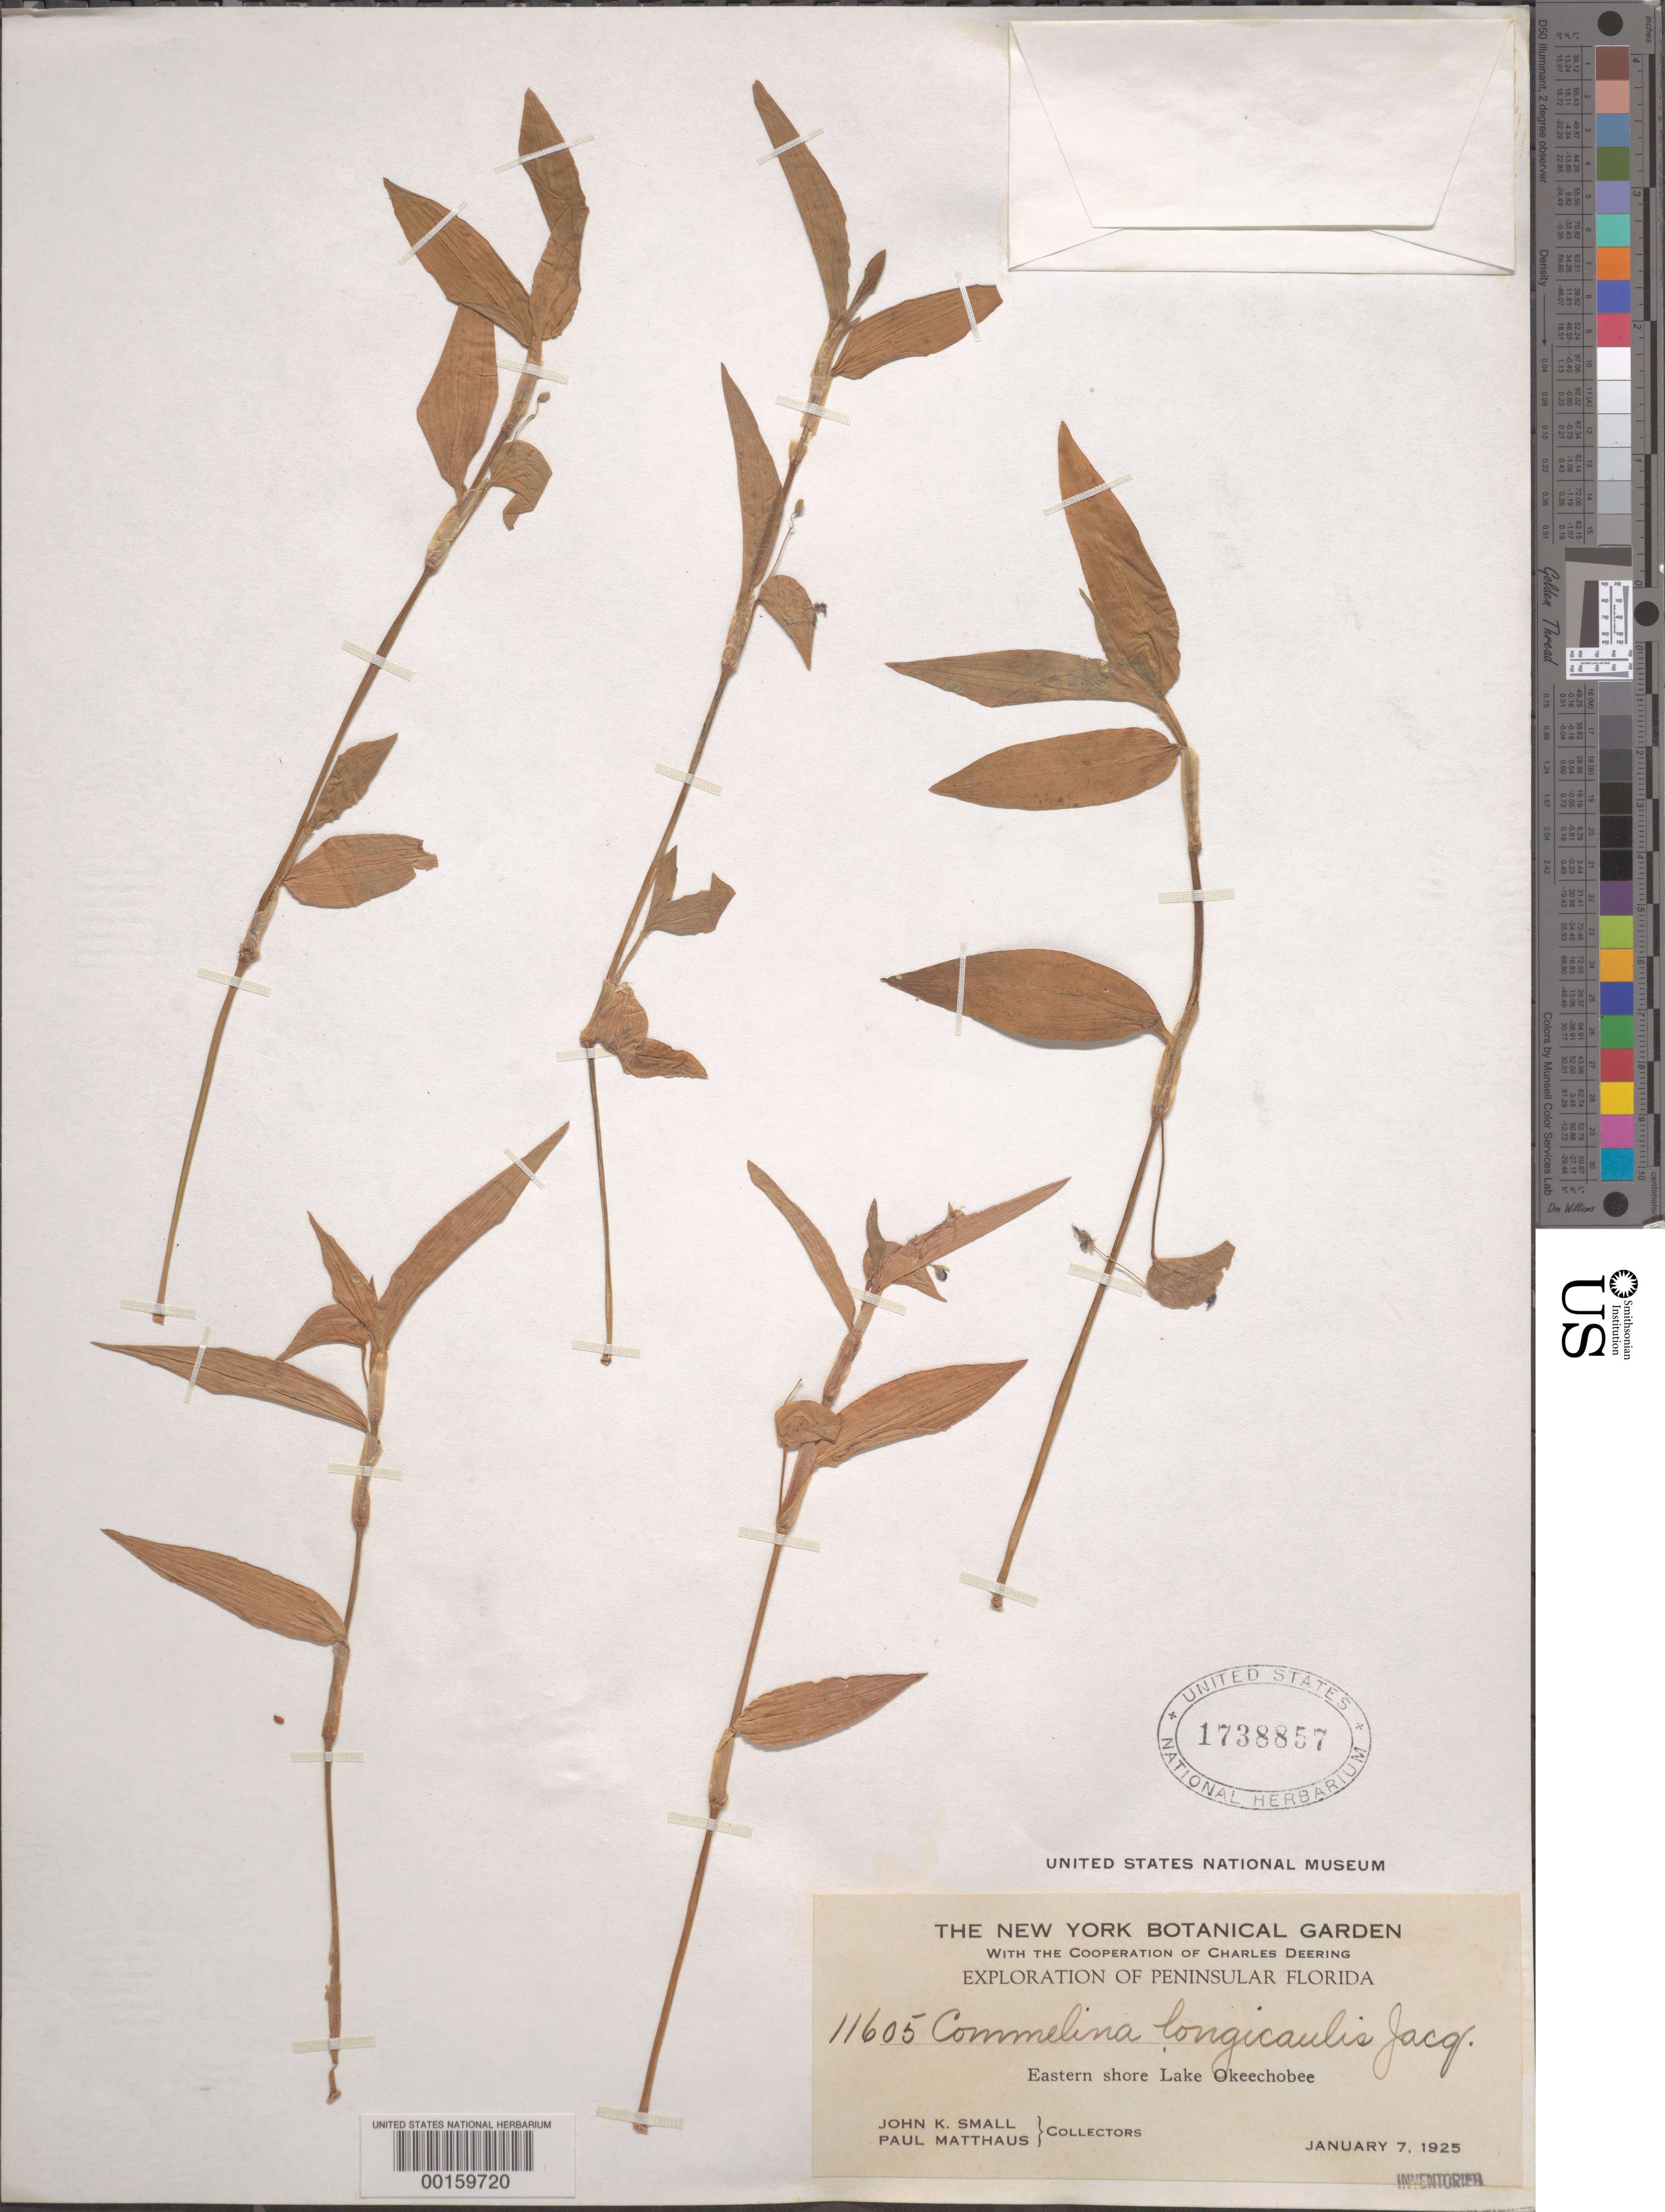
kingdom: Plantae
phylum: Tracheophyta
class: Liliopsida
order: Commelinales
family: Commelinaceae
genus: Commelina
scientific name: Commelina diffusa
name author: Burm. f.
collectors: J. K. Small & P. Matthaus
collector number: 11605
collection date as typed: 07 Jan 1925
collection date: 1925-01-07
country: United States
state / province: Florida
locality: Eastern shore of lake okeechobee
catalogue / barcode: US 1738857